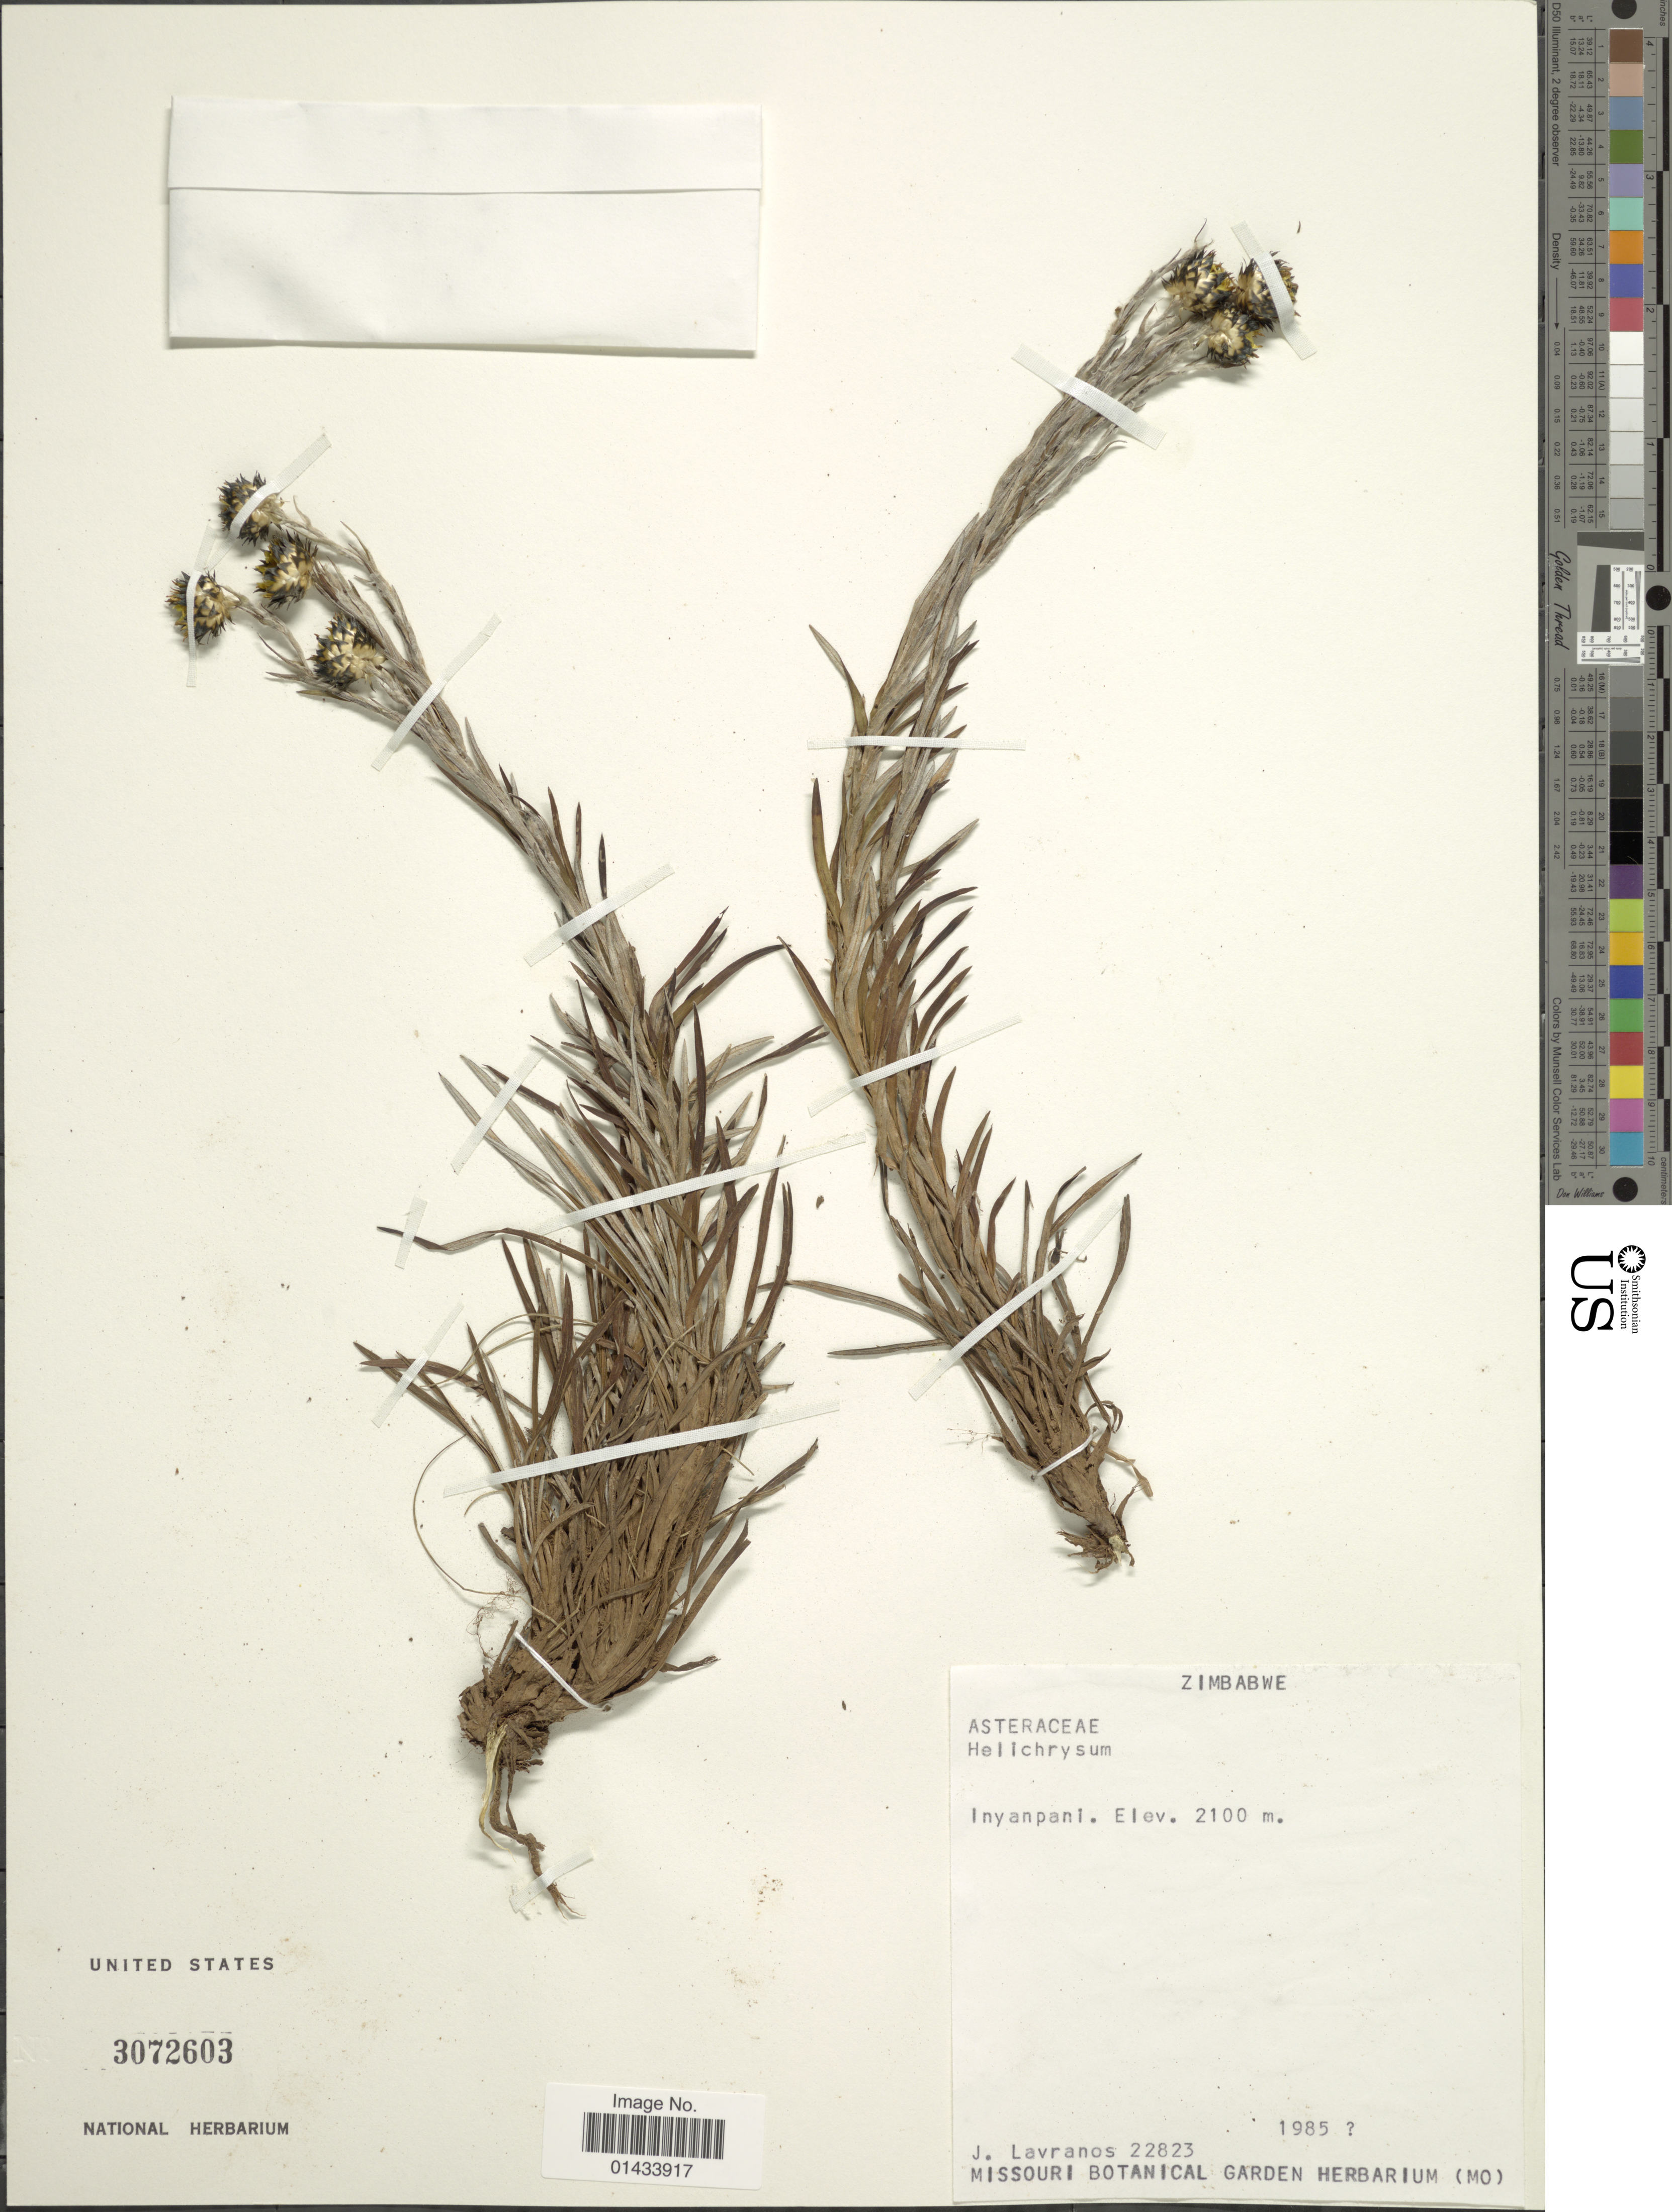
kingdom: Plantae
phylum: Tracheophyta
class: Magnoliopsida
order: Asterales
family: Asteraceae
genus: Helichrysum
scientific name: Helichrysum sp.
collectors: J. Lavranos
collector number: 22823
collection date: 1985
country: Zimbabwe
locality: Inyanpani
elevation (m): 2100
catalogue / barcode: US 3072603